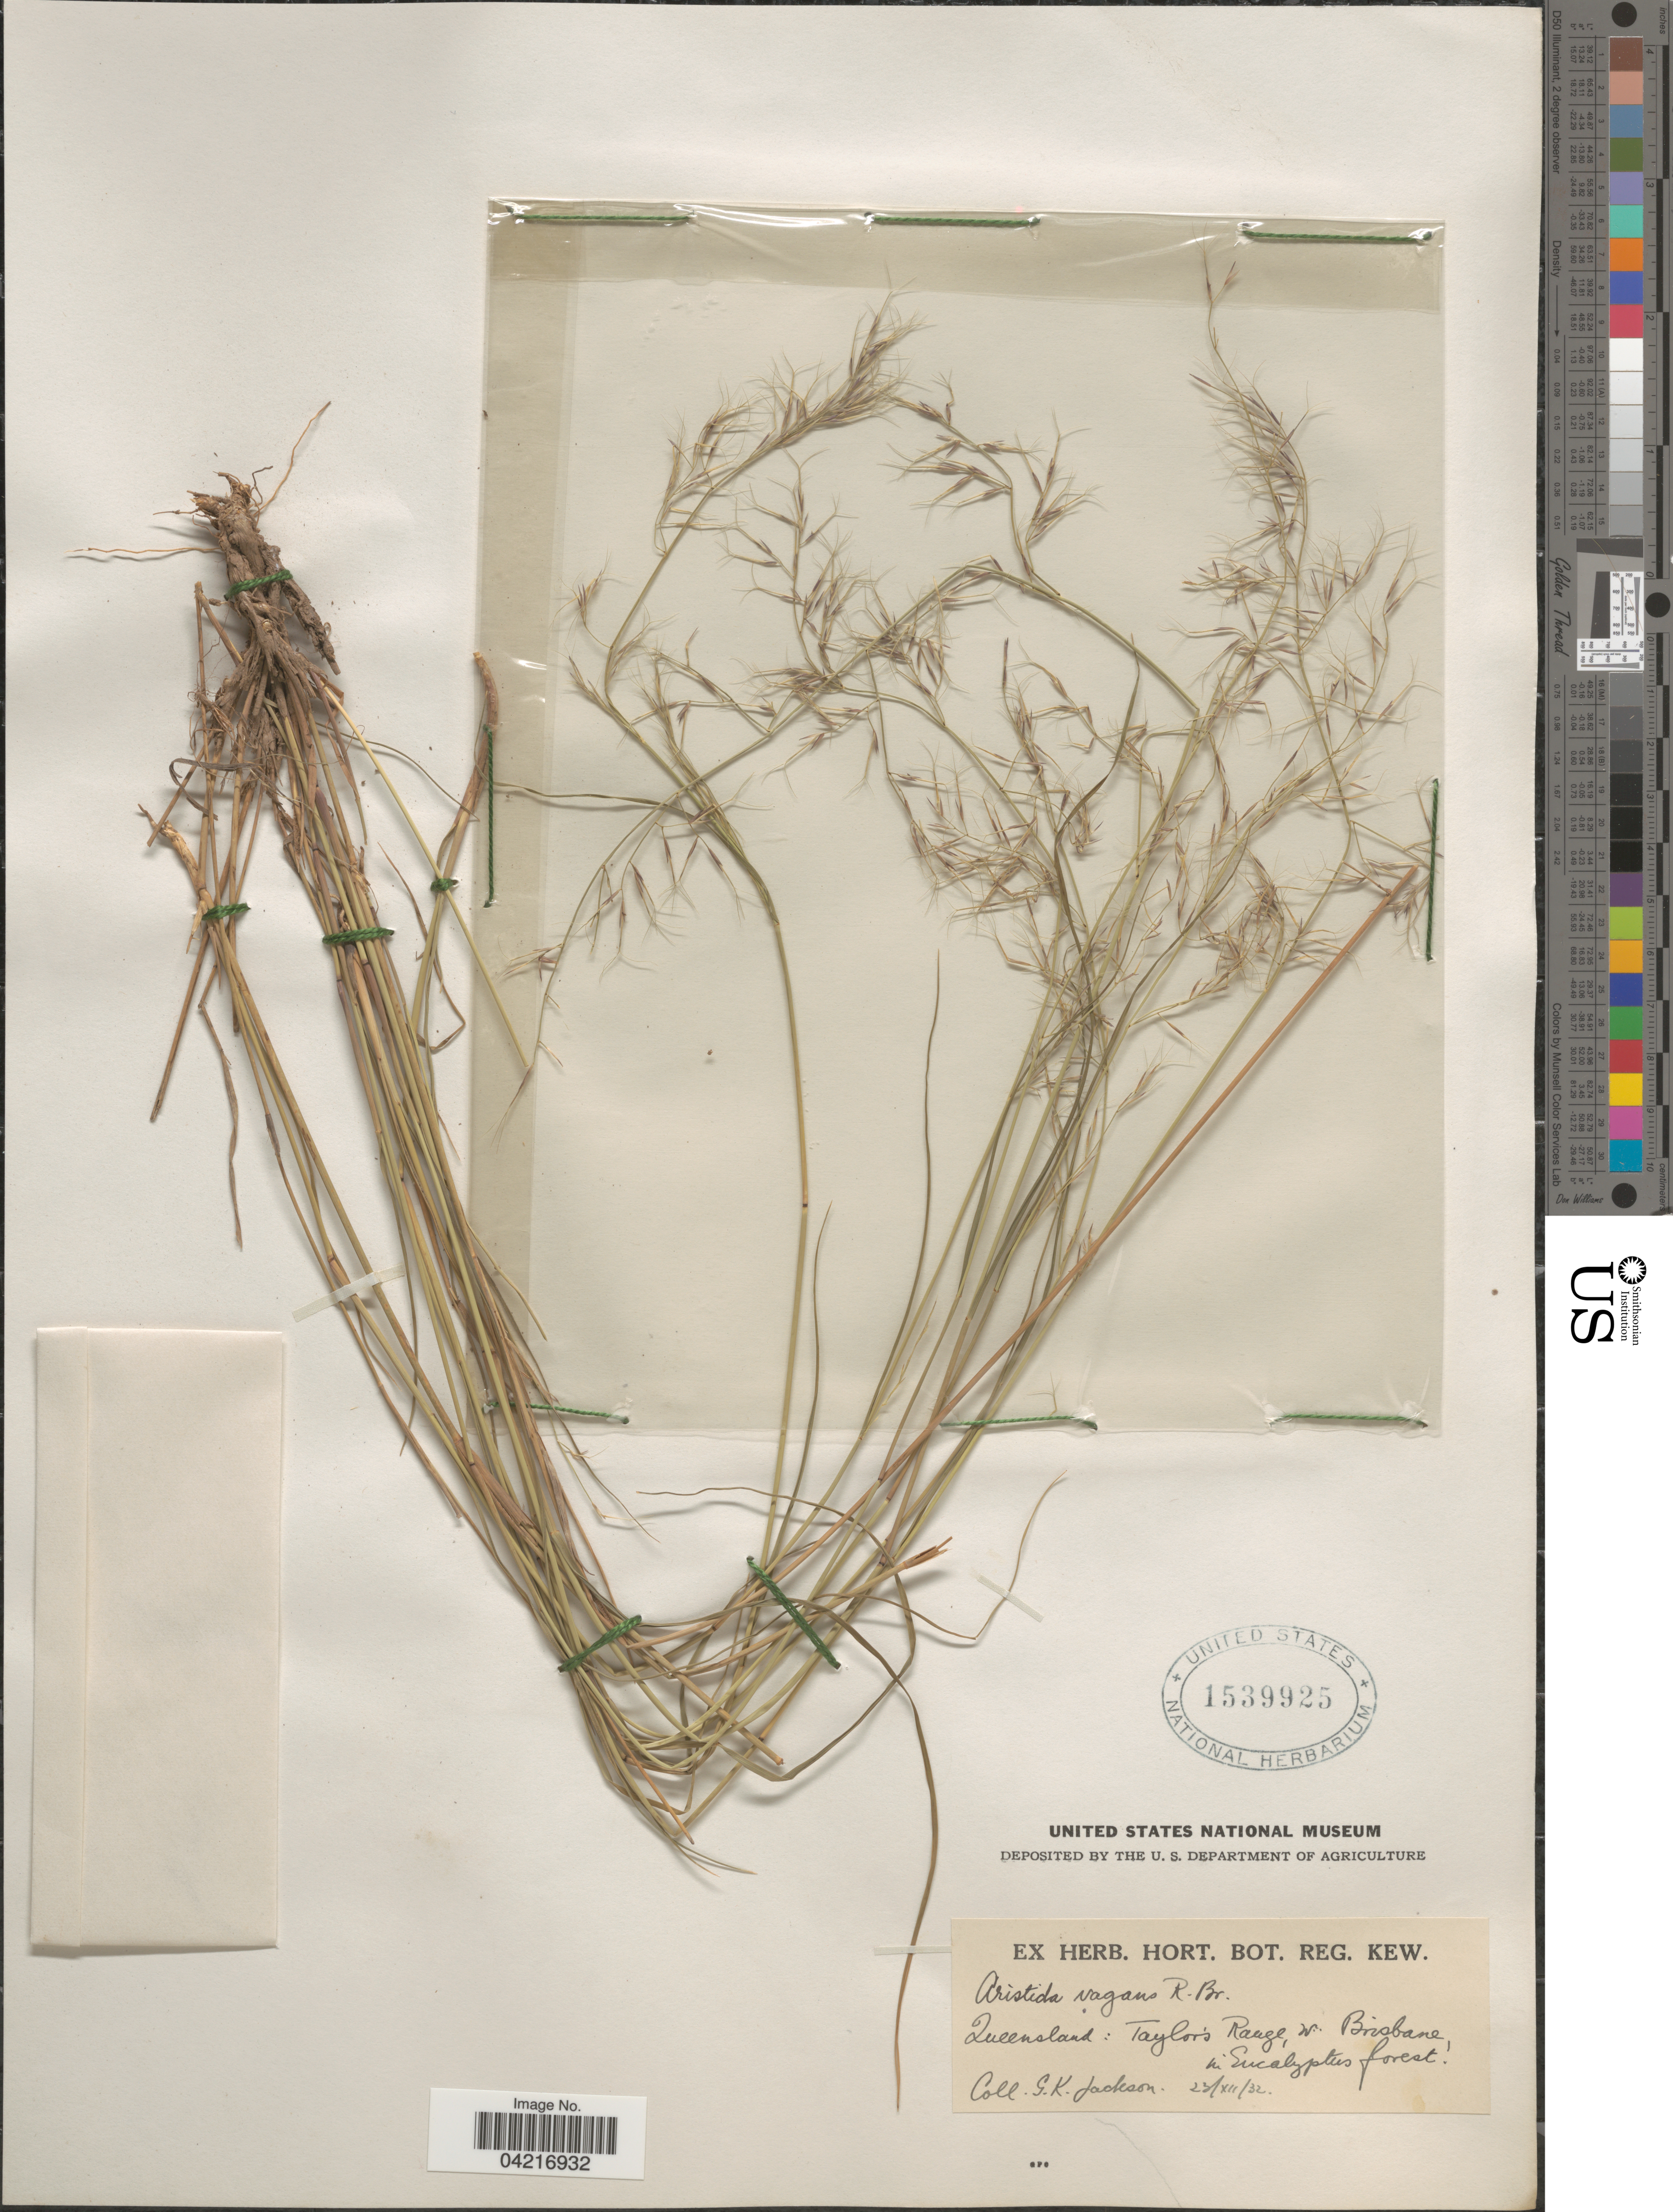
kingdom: Plantae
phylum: Tracheophyta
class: Liliopsida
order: Poales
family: Poaceae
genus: Aristida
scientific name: Aristida vagans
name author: Cav.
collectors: G. Jackson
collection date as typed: Transcribed d/m/y: 23/12/32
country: Australia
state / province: Queensland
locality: Taylor's Range, W. Brisbane, in Eucalyptus forest.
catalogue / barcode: US 1539925